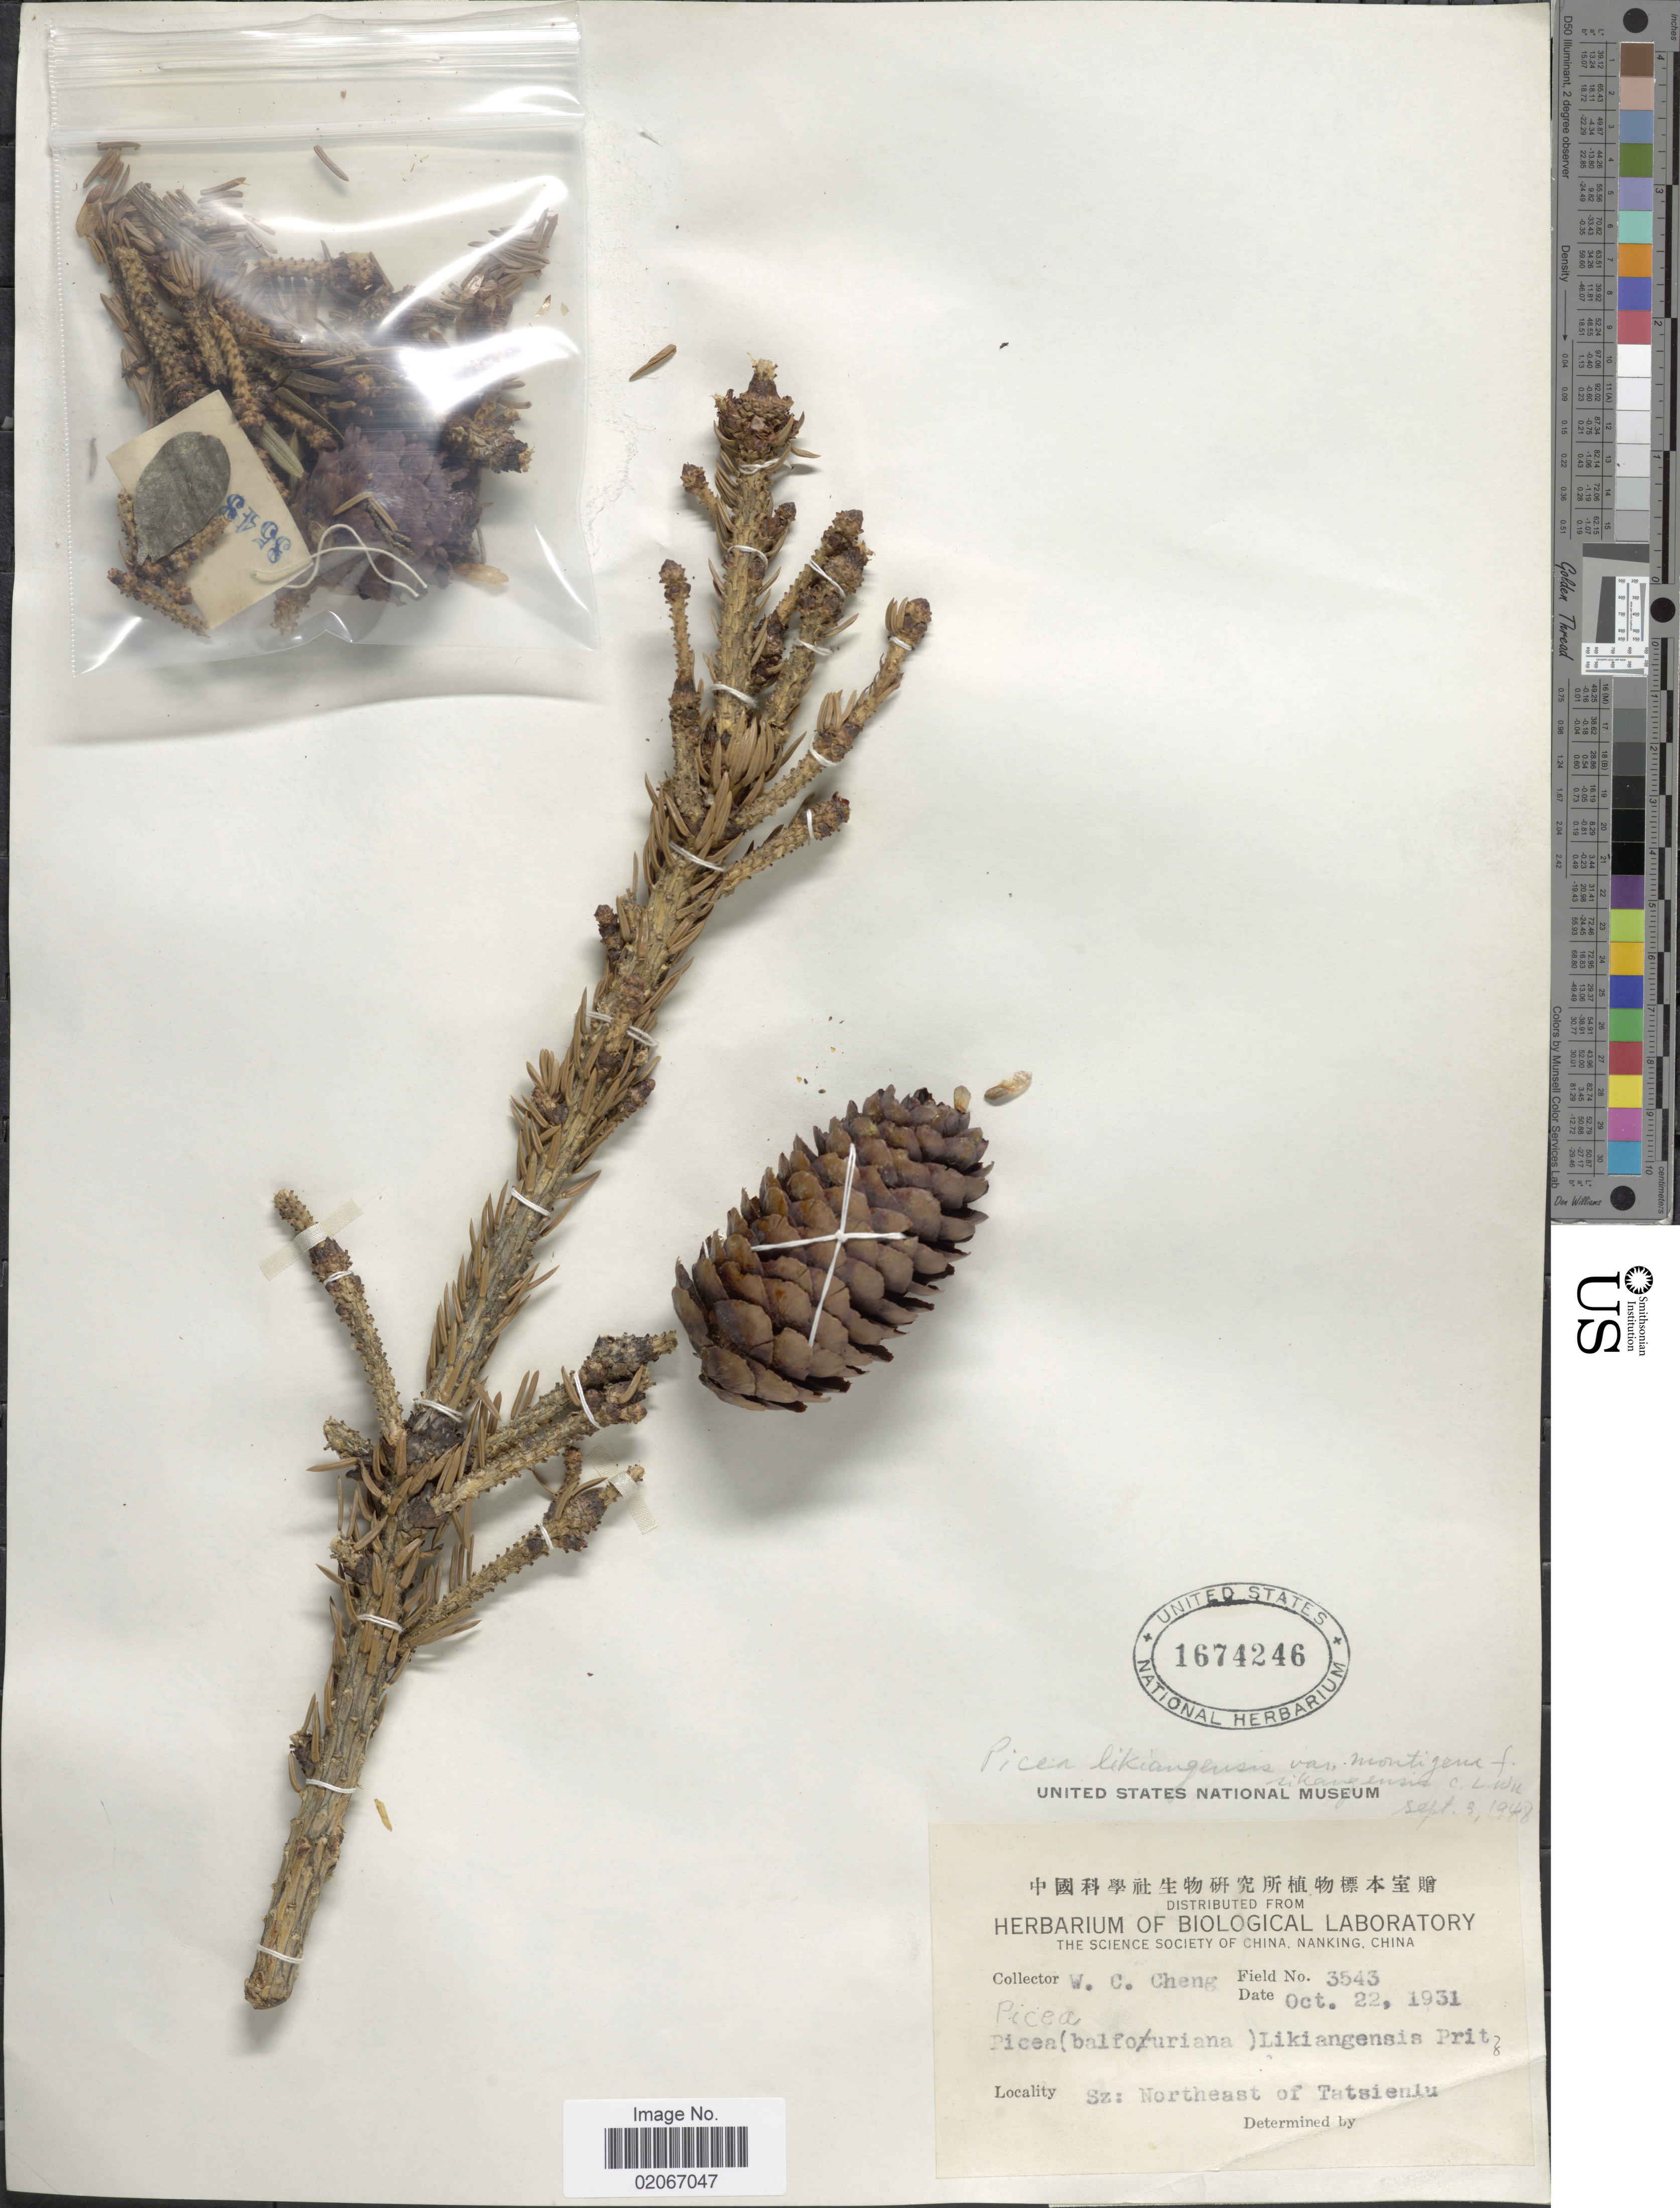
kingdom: Plantae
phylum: Tracheophyta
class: Pinopsida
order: Pinales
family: Pinaceae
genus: Picea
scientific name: Picea likiangensis var. montigena x P. sikangensis W.C. Cheng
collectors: W. C. Cheng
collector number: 3543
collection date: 1931-10-22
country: China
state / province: Sichuan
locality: Sz: Northeast of Tatsienlu [interpreted]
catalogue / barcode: US 1674246